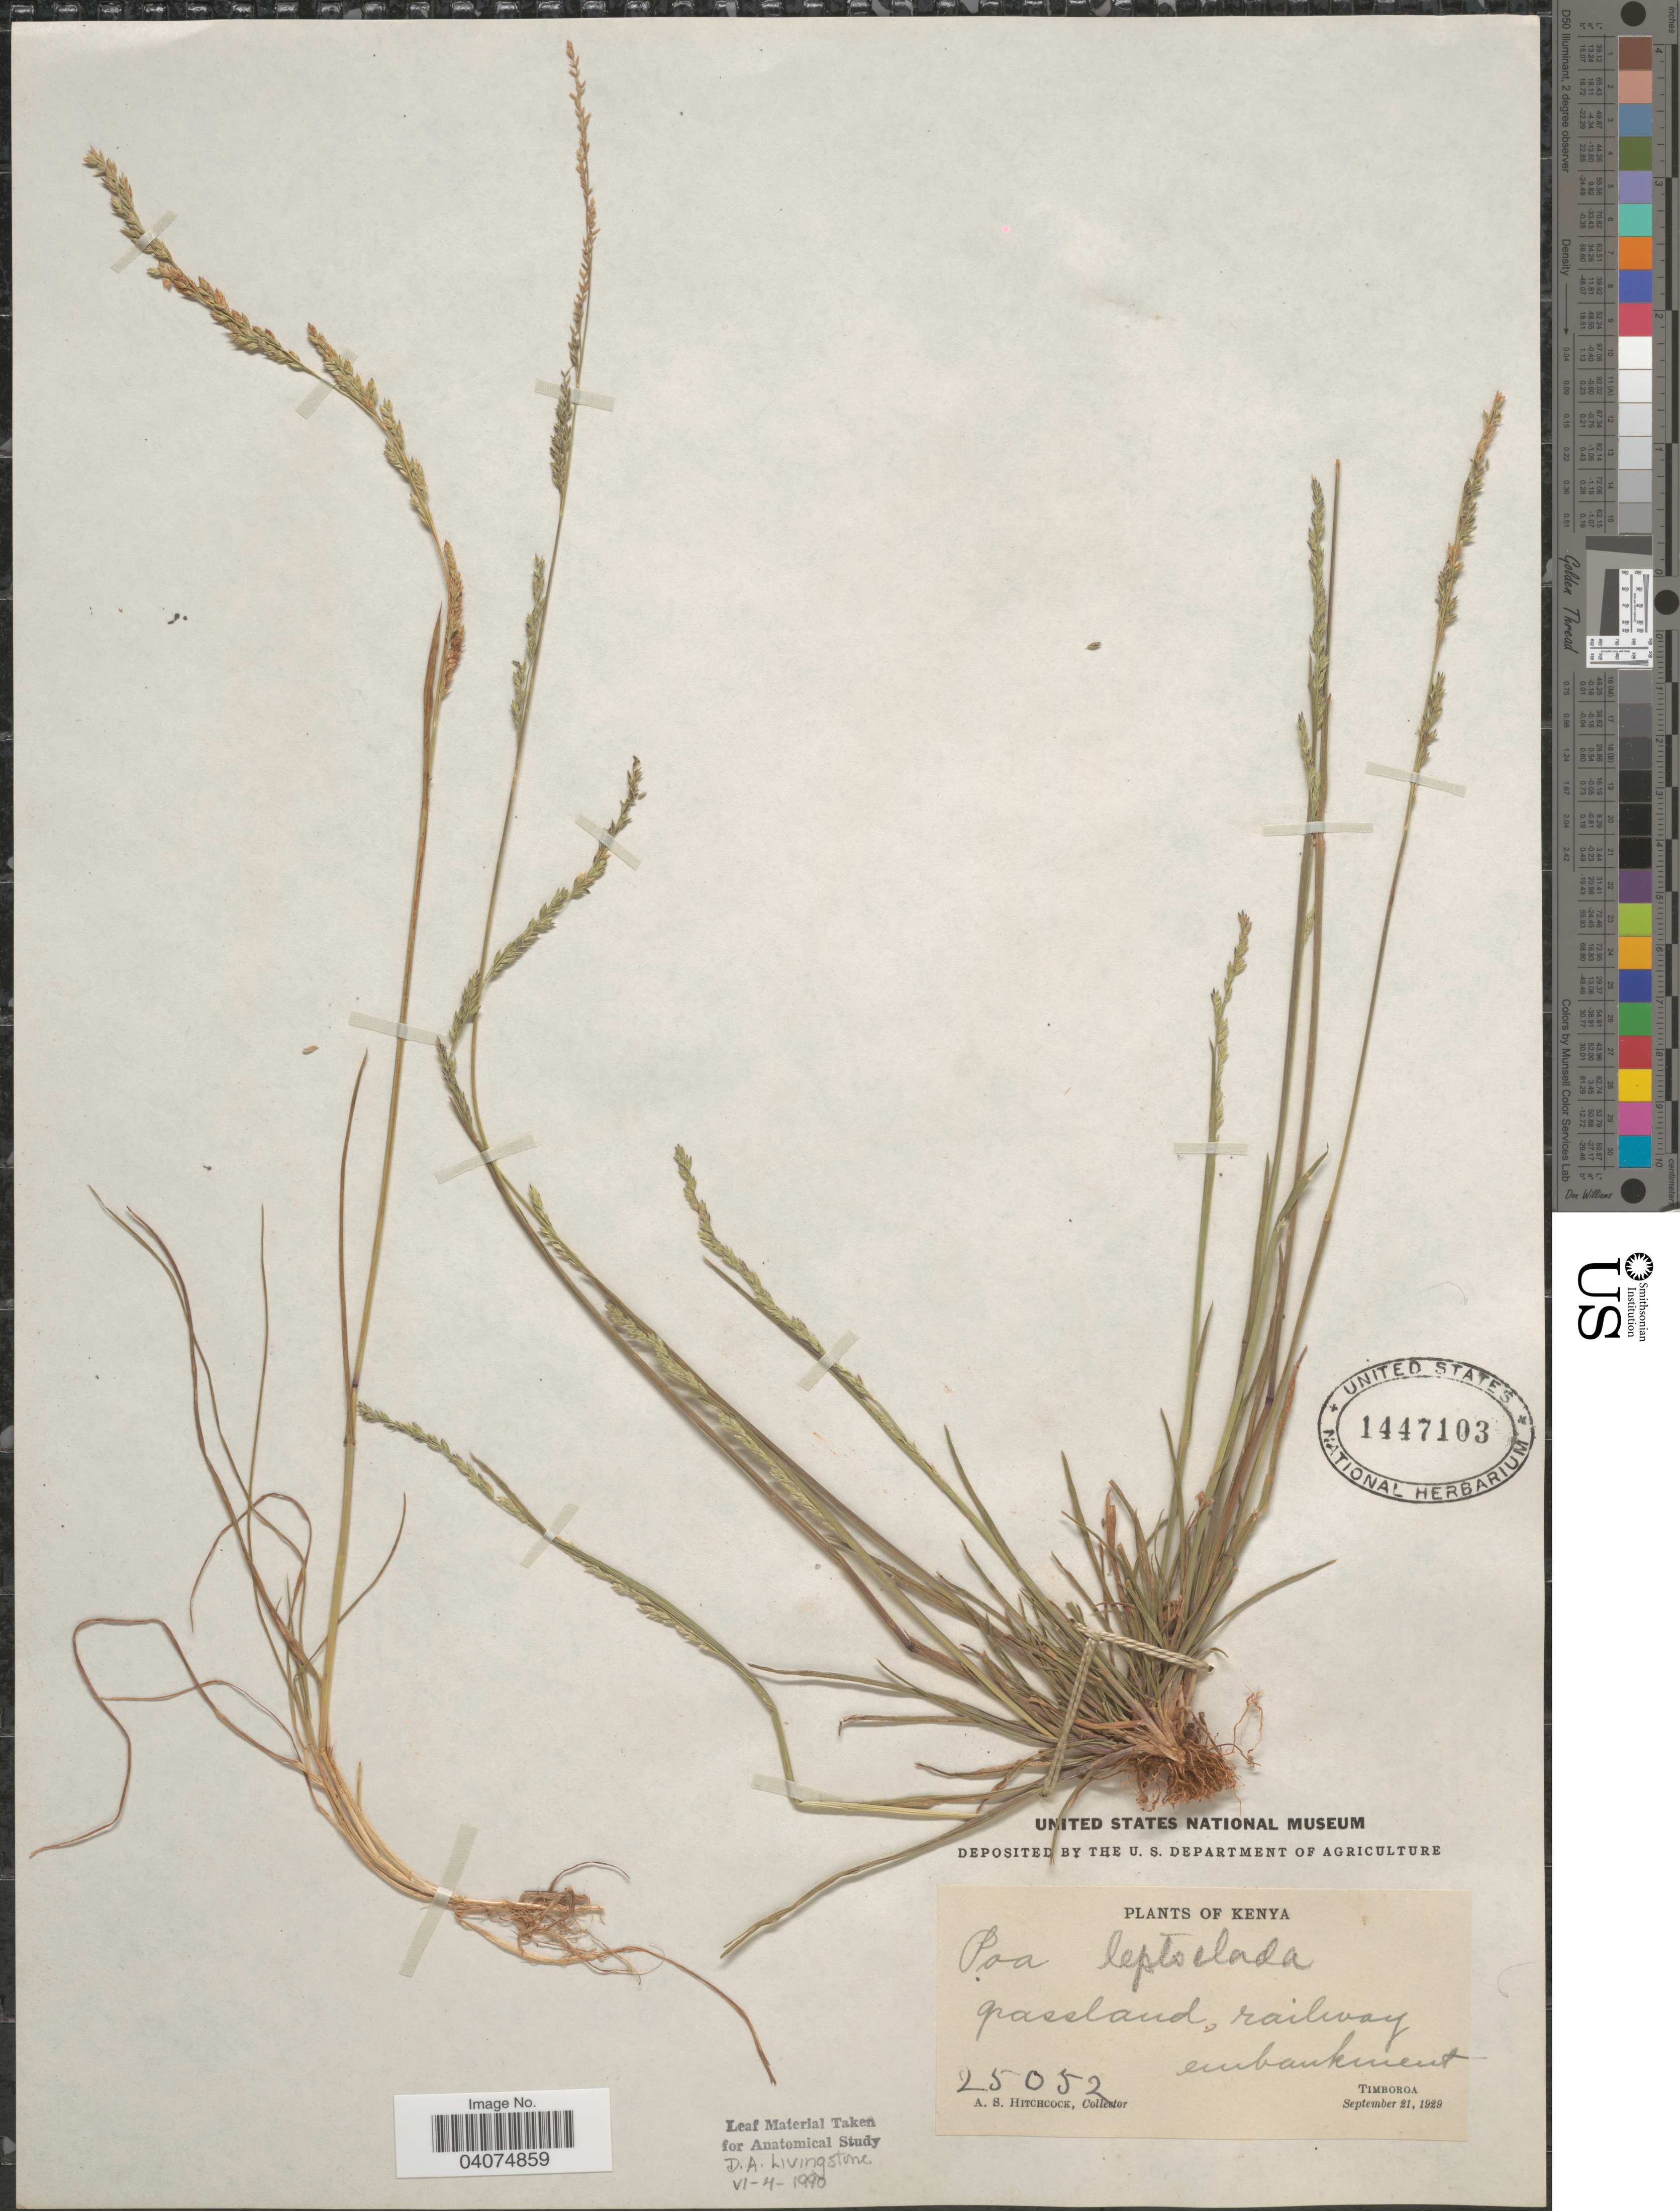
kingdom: Plantae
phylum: Tracheophyta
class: Liliopsida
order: Poales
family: Poaceae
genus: Poa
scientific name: Poa leptoclada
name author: Hochst. ex A. Rich.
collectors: A. S. Hitchcock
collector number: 25052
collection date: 1929-09-21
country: Kenya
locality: Railway embankment. Timboroa.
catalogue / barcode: US 1447103